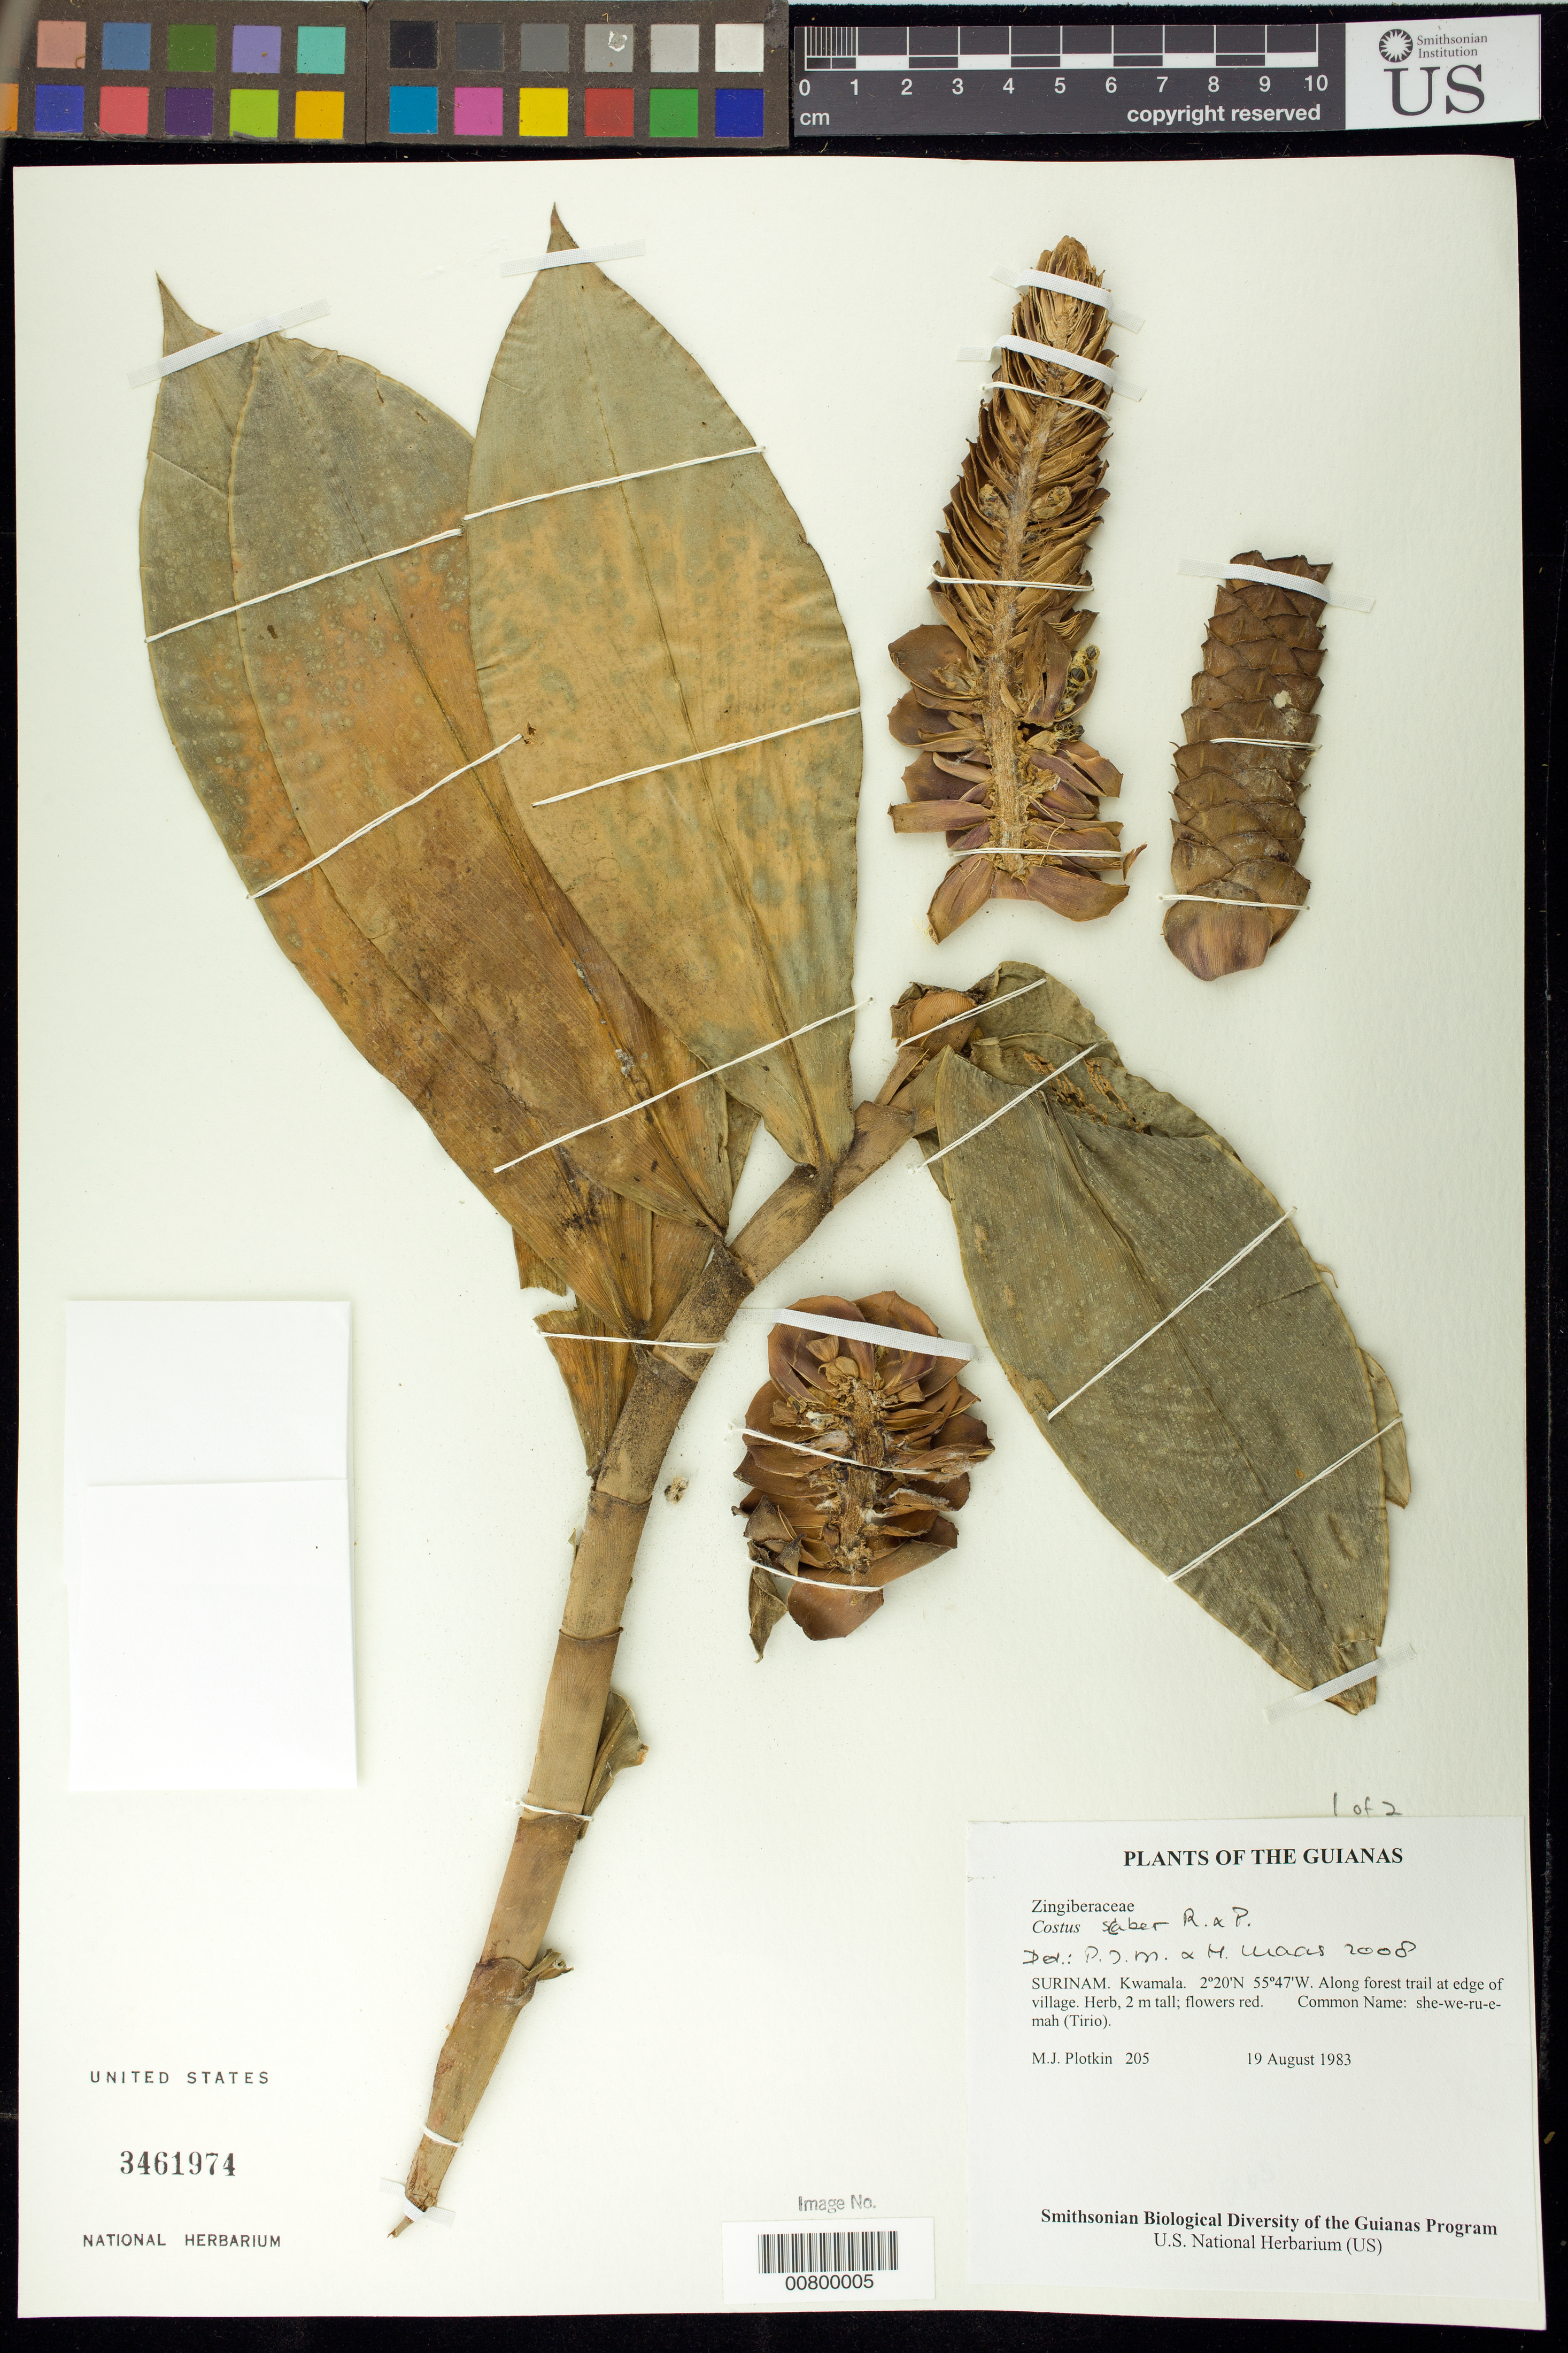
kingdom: Plantae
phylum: Tracheophyta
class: Liliopsida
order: Zingiberales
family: Costaceae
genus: Costus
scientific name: Costus scaber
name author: Ruiz & Pav.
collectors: M. Plotkin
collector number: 205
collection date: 1983-08-19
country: Suriname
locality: Kwamala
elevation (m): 100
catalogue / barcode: US 3461974